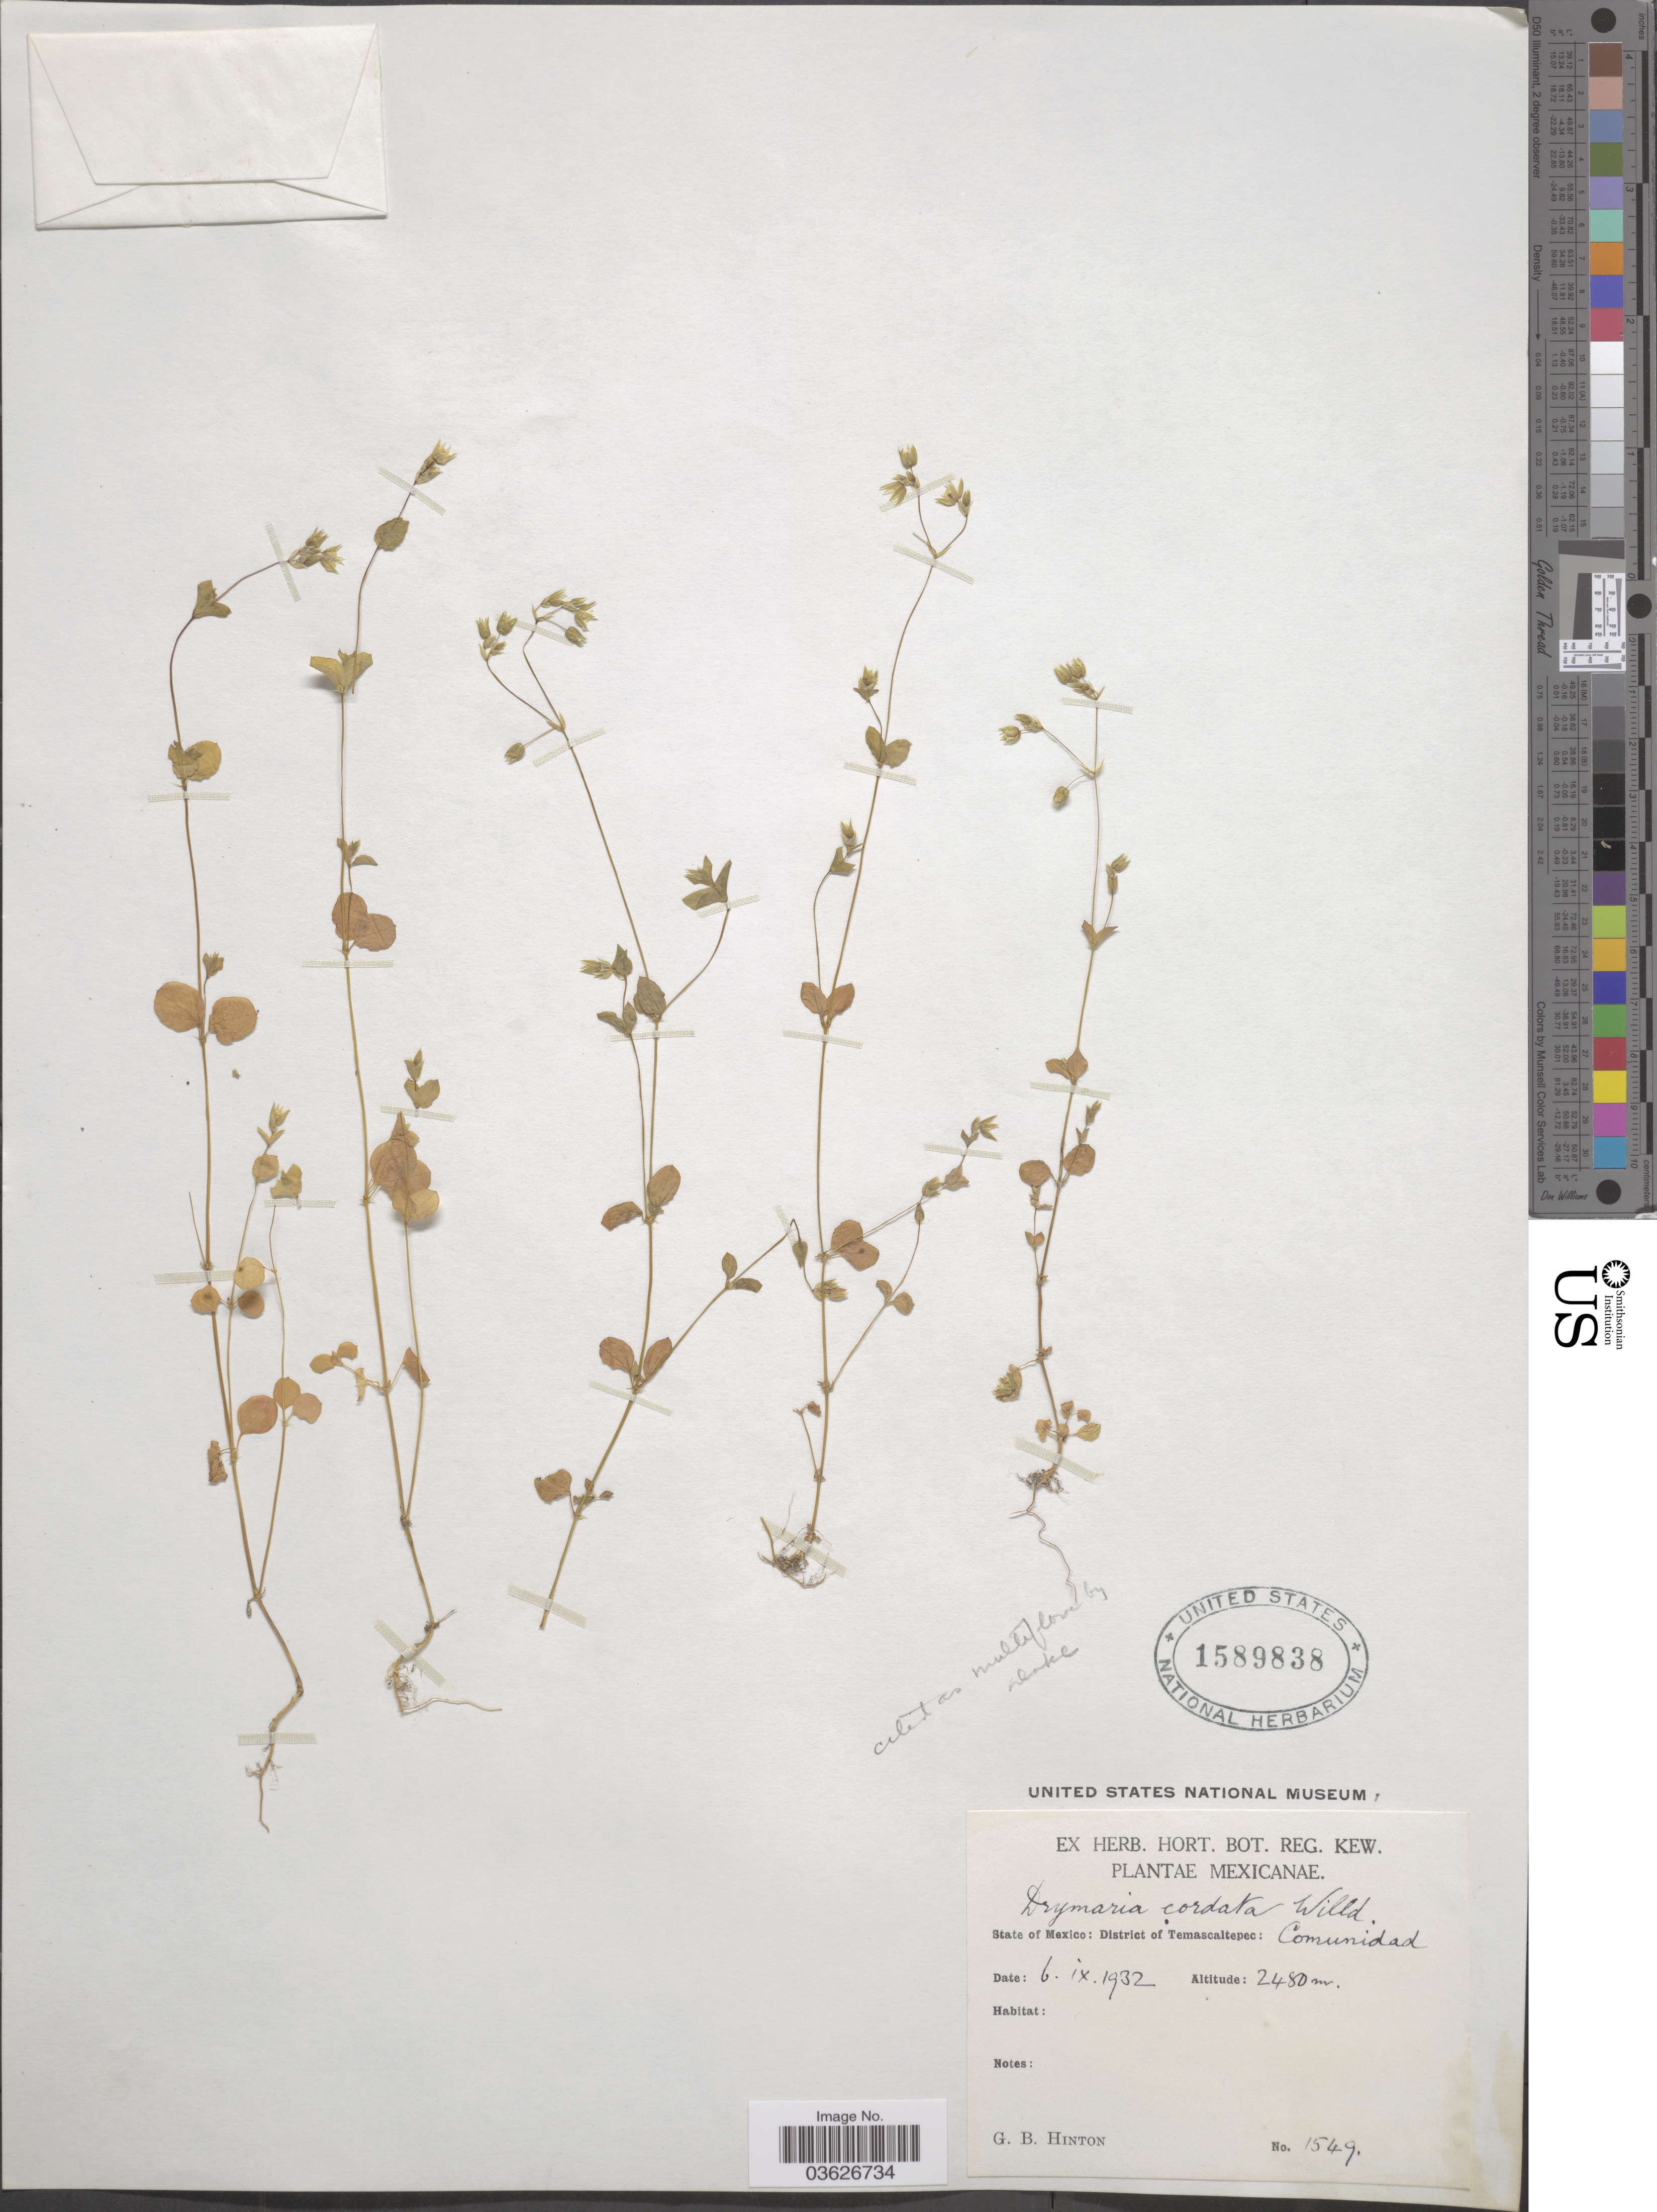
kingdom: Plantae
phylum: Tracheophyta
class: Magnoliopsida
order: Caryophyllales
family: Caryophyllaceae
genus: Drymaria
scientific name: Drymaria multiflora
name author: Brandegee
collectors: G. B. Hinton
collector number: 1549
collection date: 1932-09-06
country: Mexico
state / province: México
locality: District of Temascaltepec: Comunidad.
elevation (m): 2480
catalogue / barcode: US 1589838